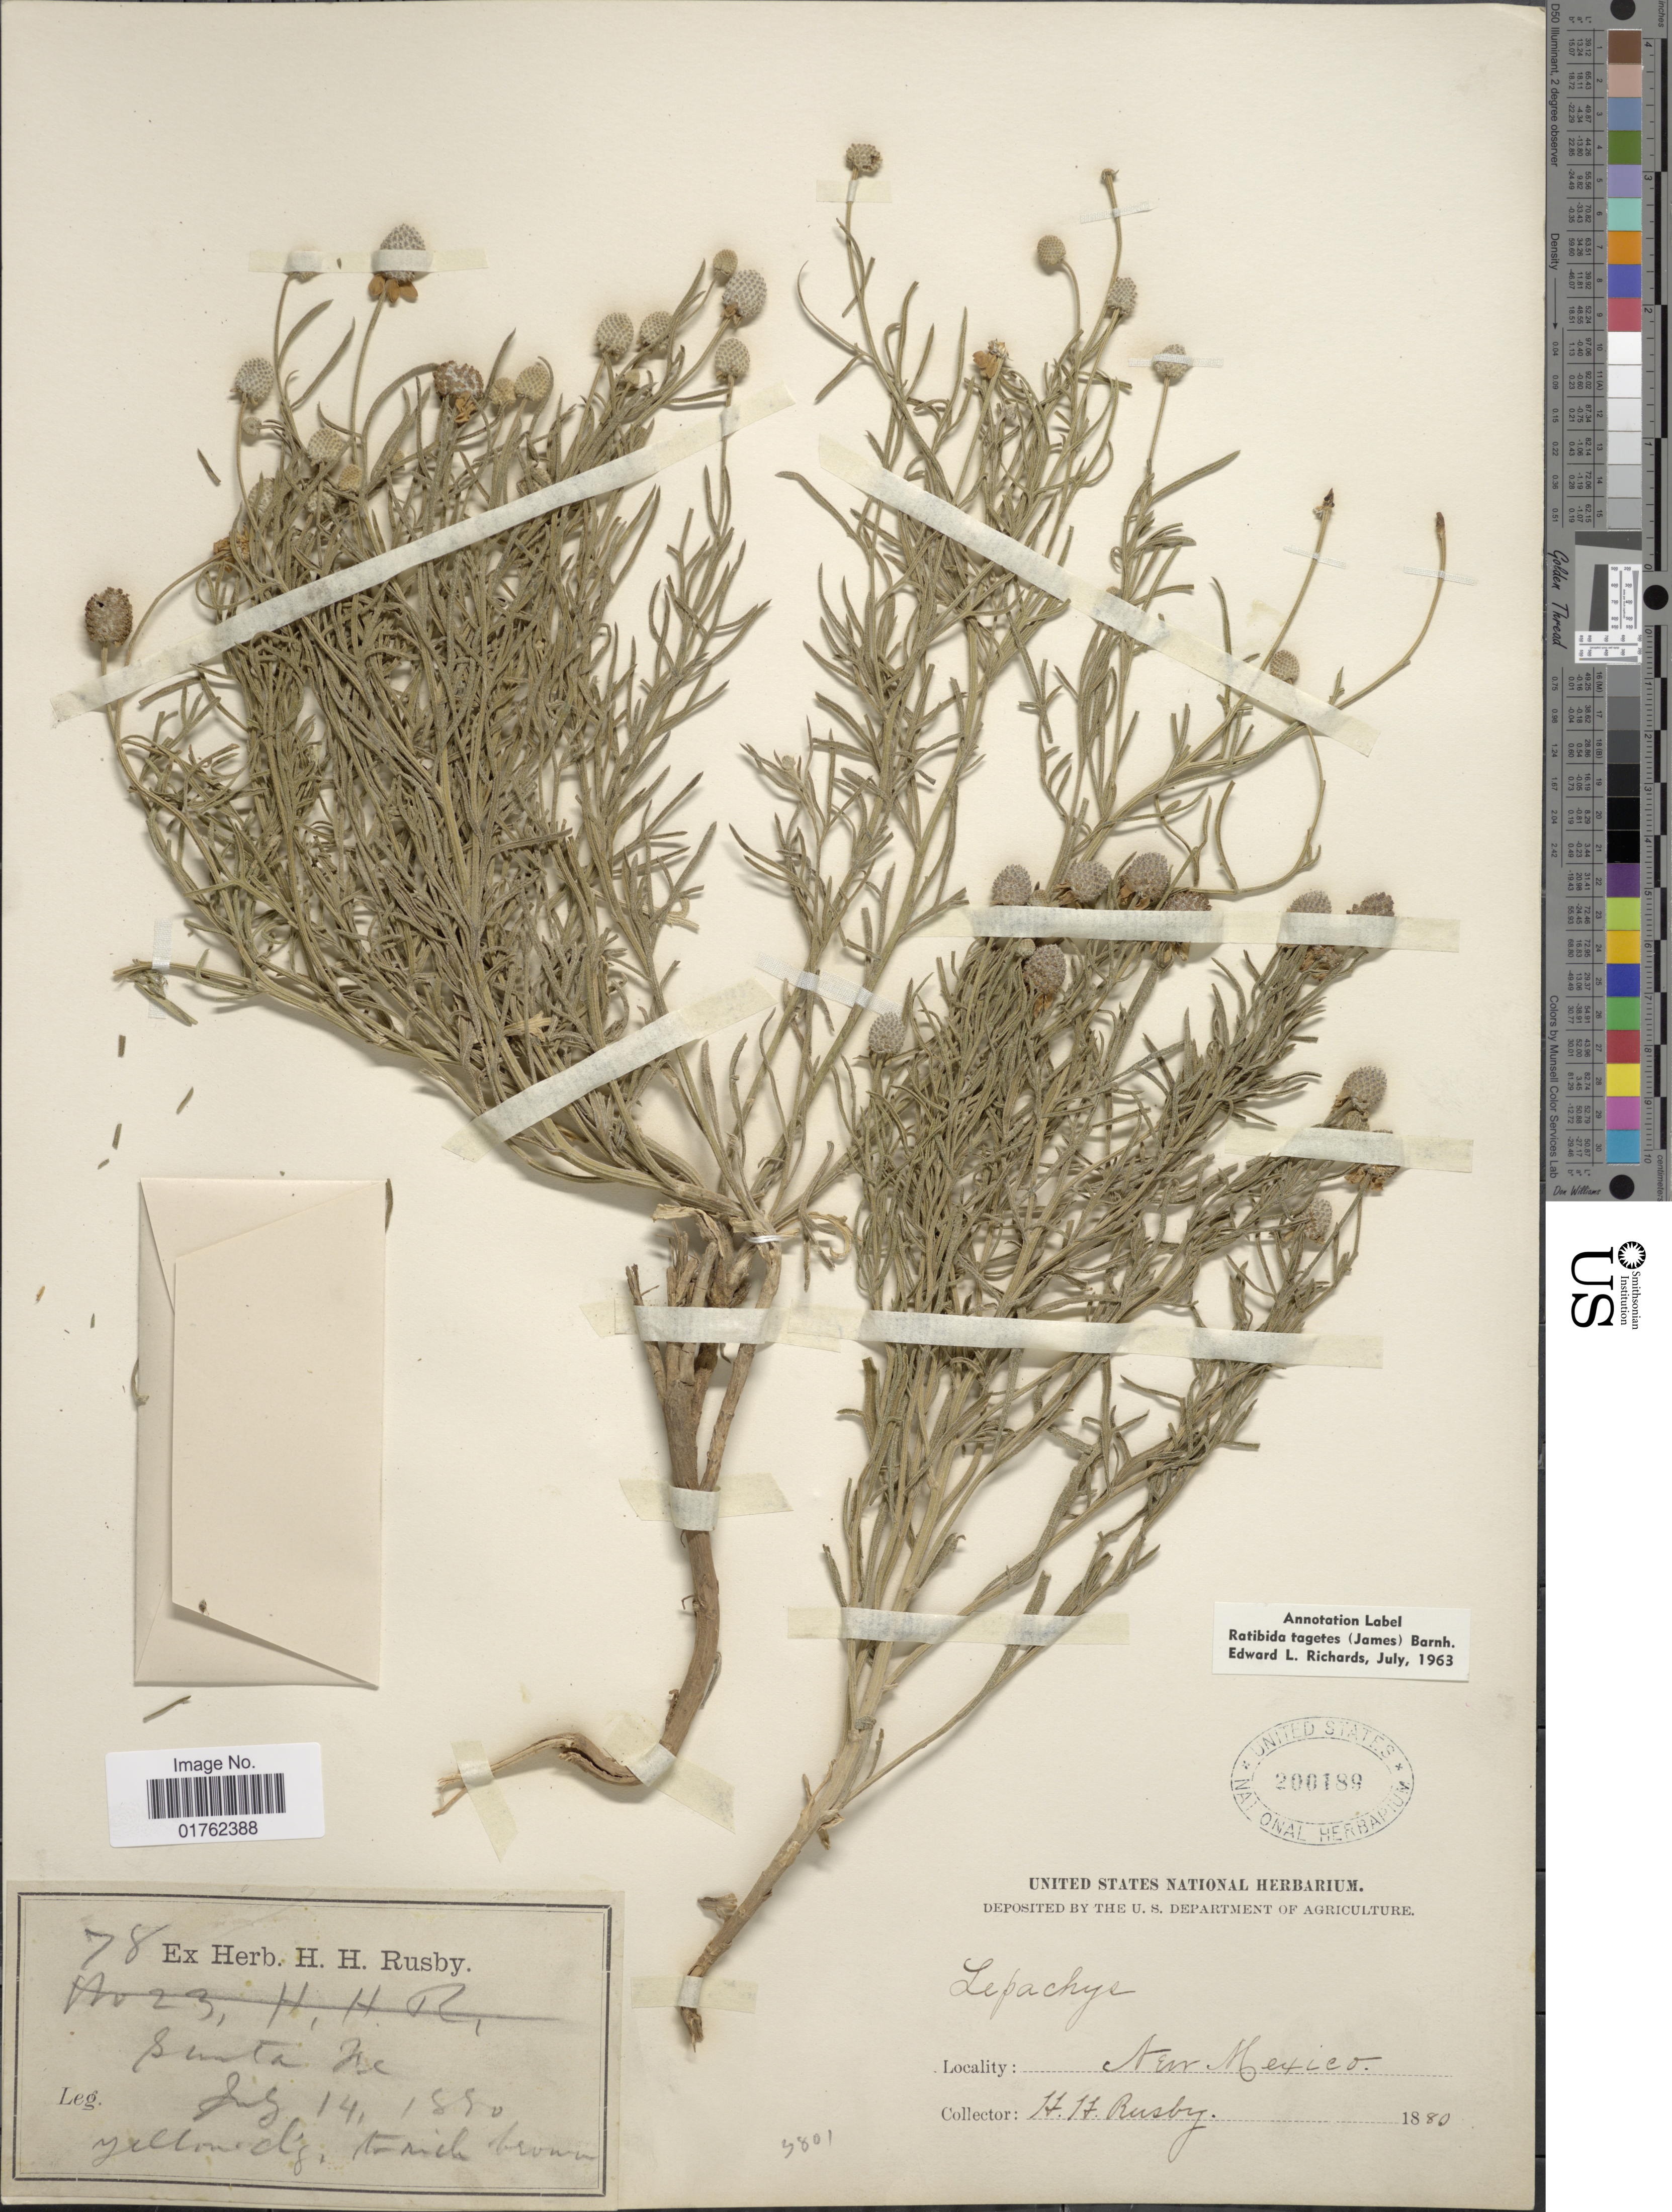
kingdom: Plantae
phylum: Tracheophyta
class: Magnoliopsida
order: Asterales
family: Asteraceae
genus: Ratibida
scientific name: Ratibida tagetes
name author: (James) Barnhart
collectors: H. H. Rusby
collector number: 78*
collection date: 1880-07-14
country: United States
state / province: New Mexico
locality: Santa Fe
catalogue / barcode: US 200189